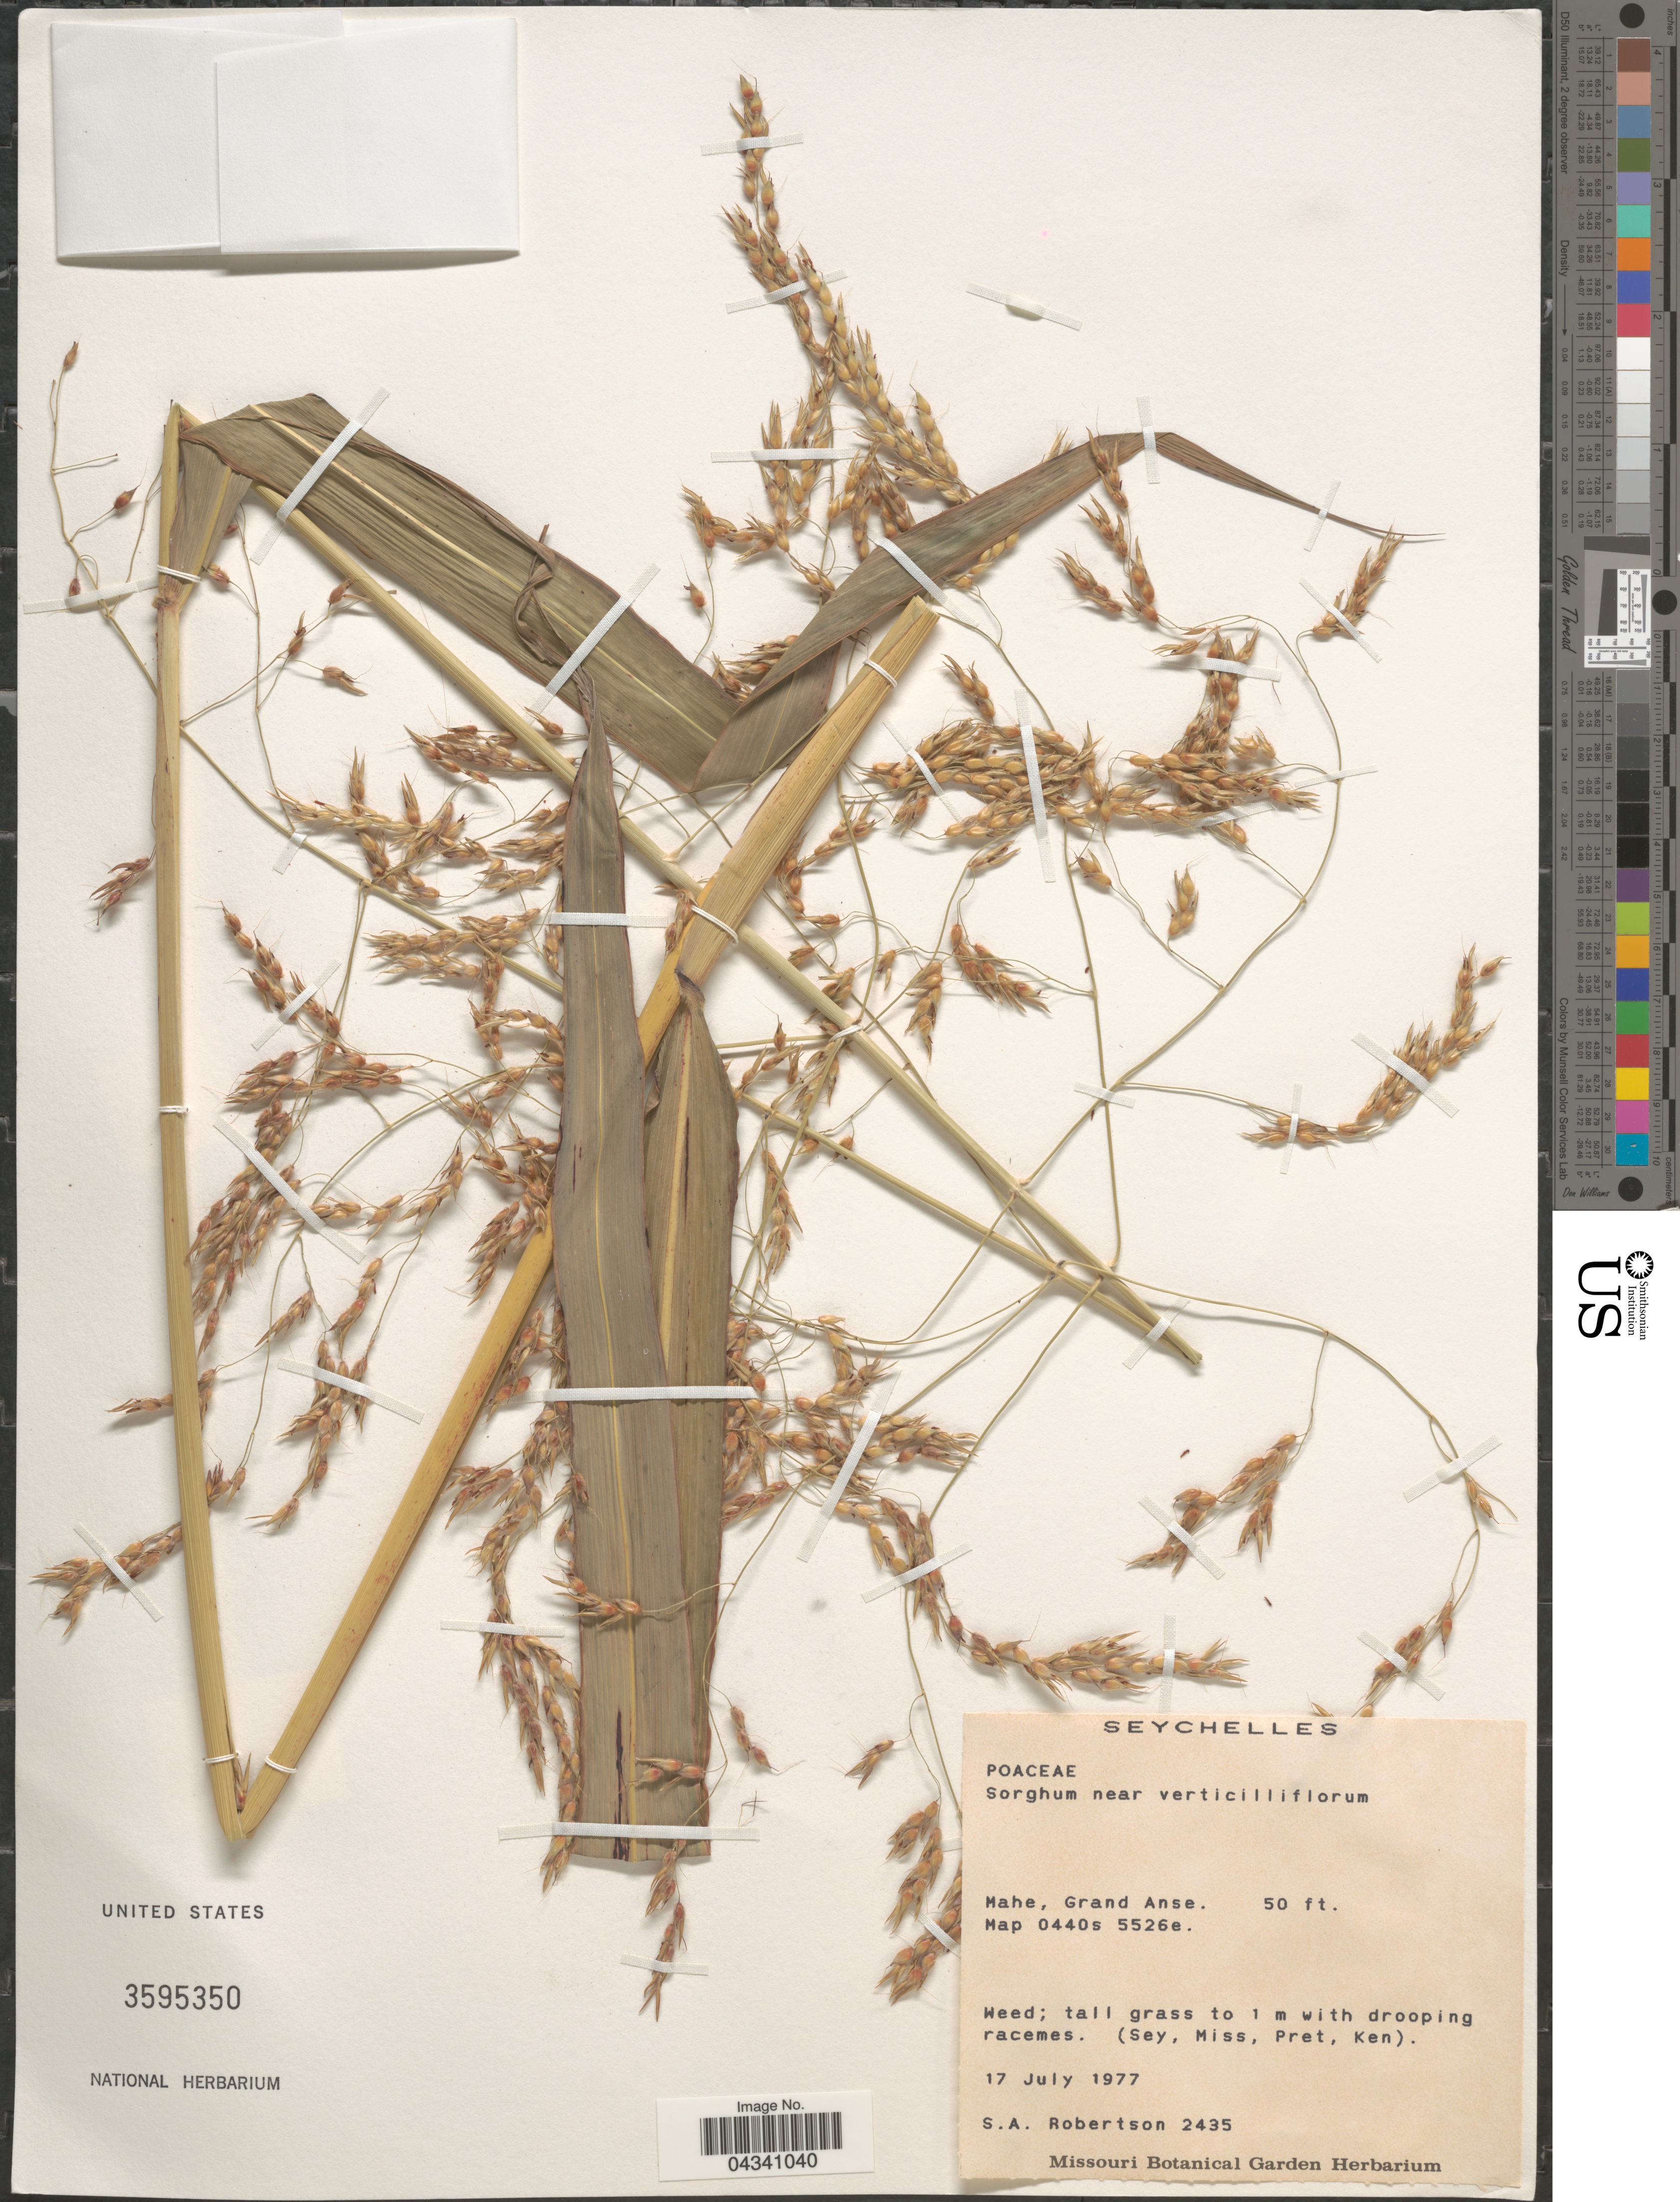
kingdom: Plantae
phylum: Tracheophyta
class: Liliopsida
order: Poales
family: Poaceae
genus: Sorghum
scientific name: Sorghum arundinaceum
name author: (Desv.) Stapf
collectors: S. A. Robertson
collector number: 2435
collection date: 1977-07-17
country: Seychelles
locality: Mahe, Grand Anse.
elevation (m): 15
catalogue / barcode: US 3595350